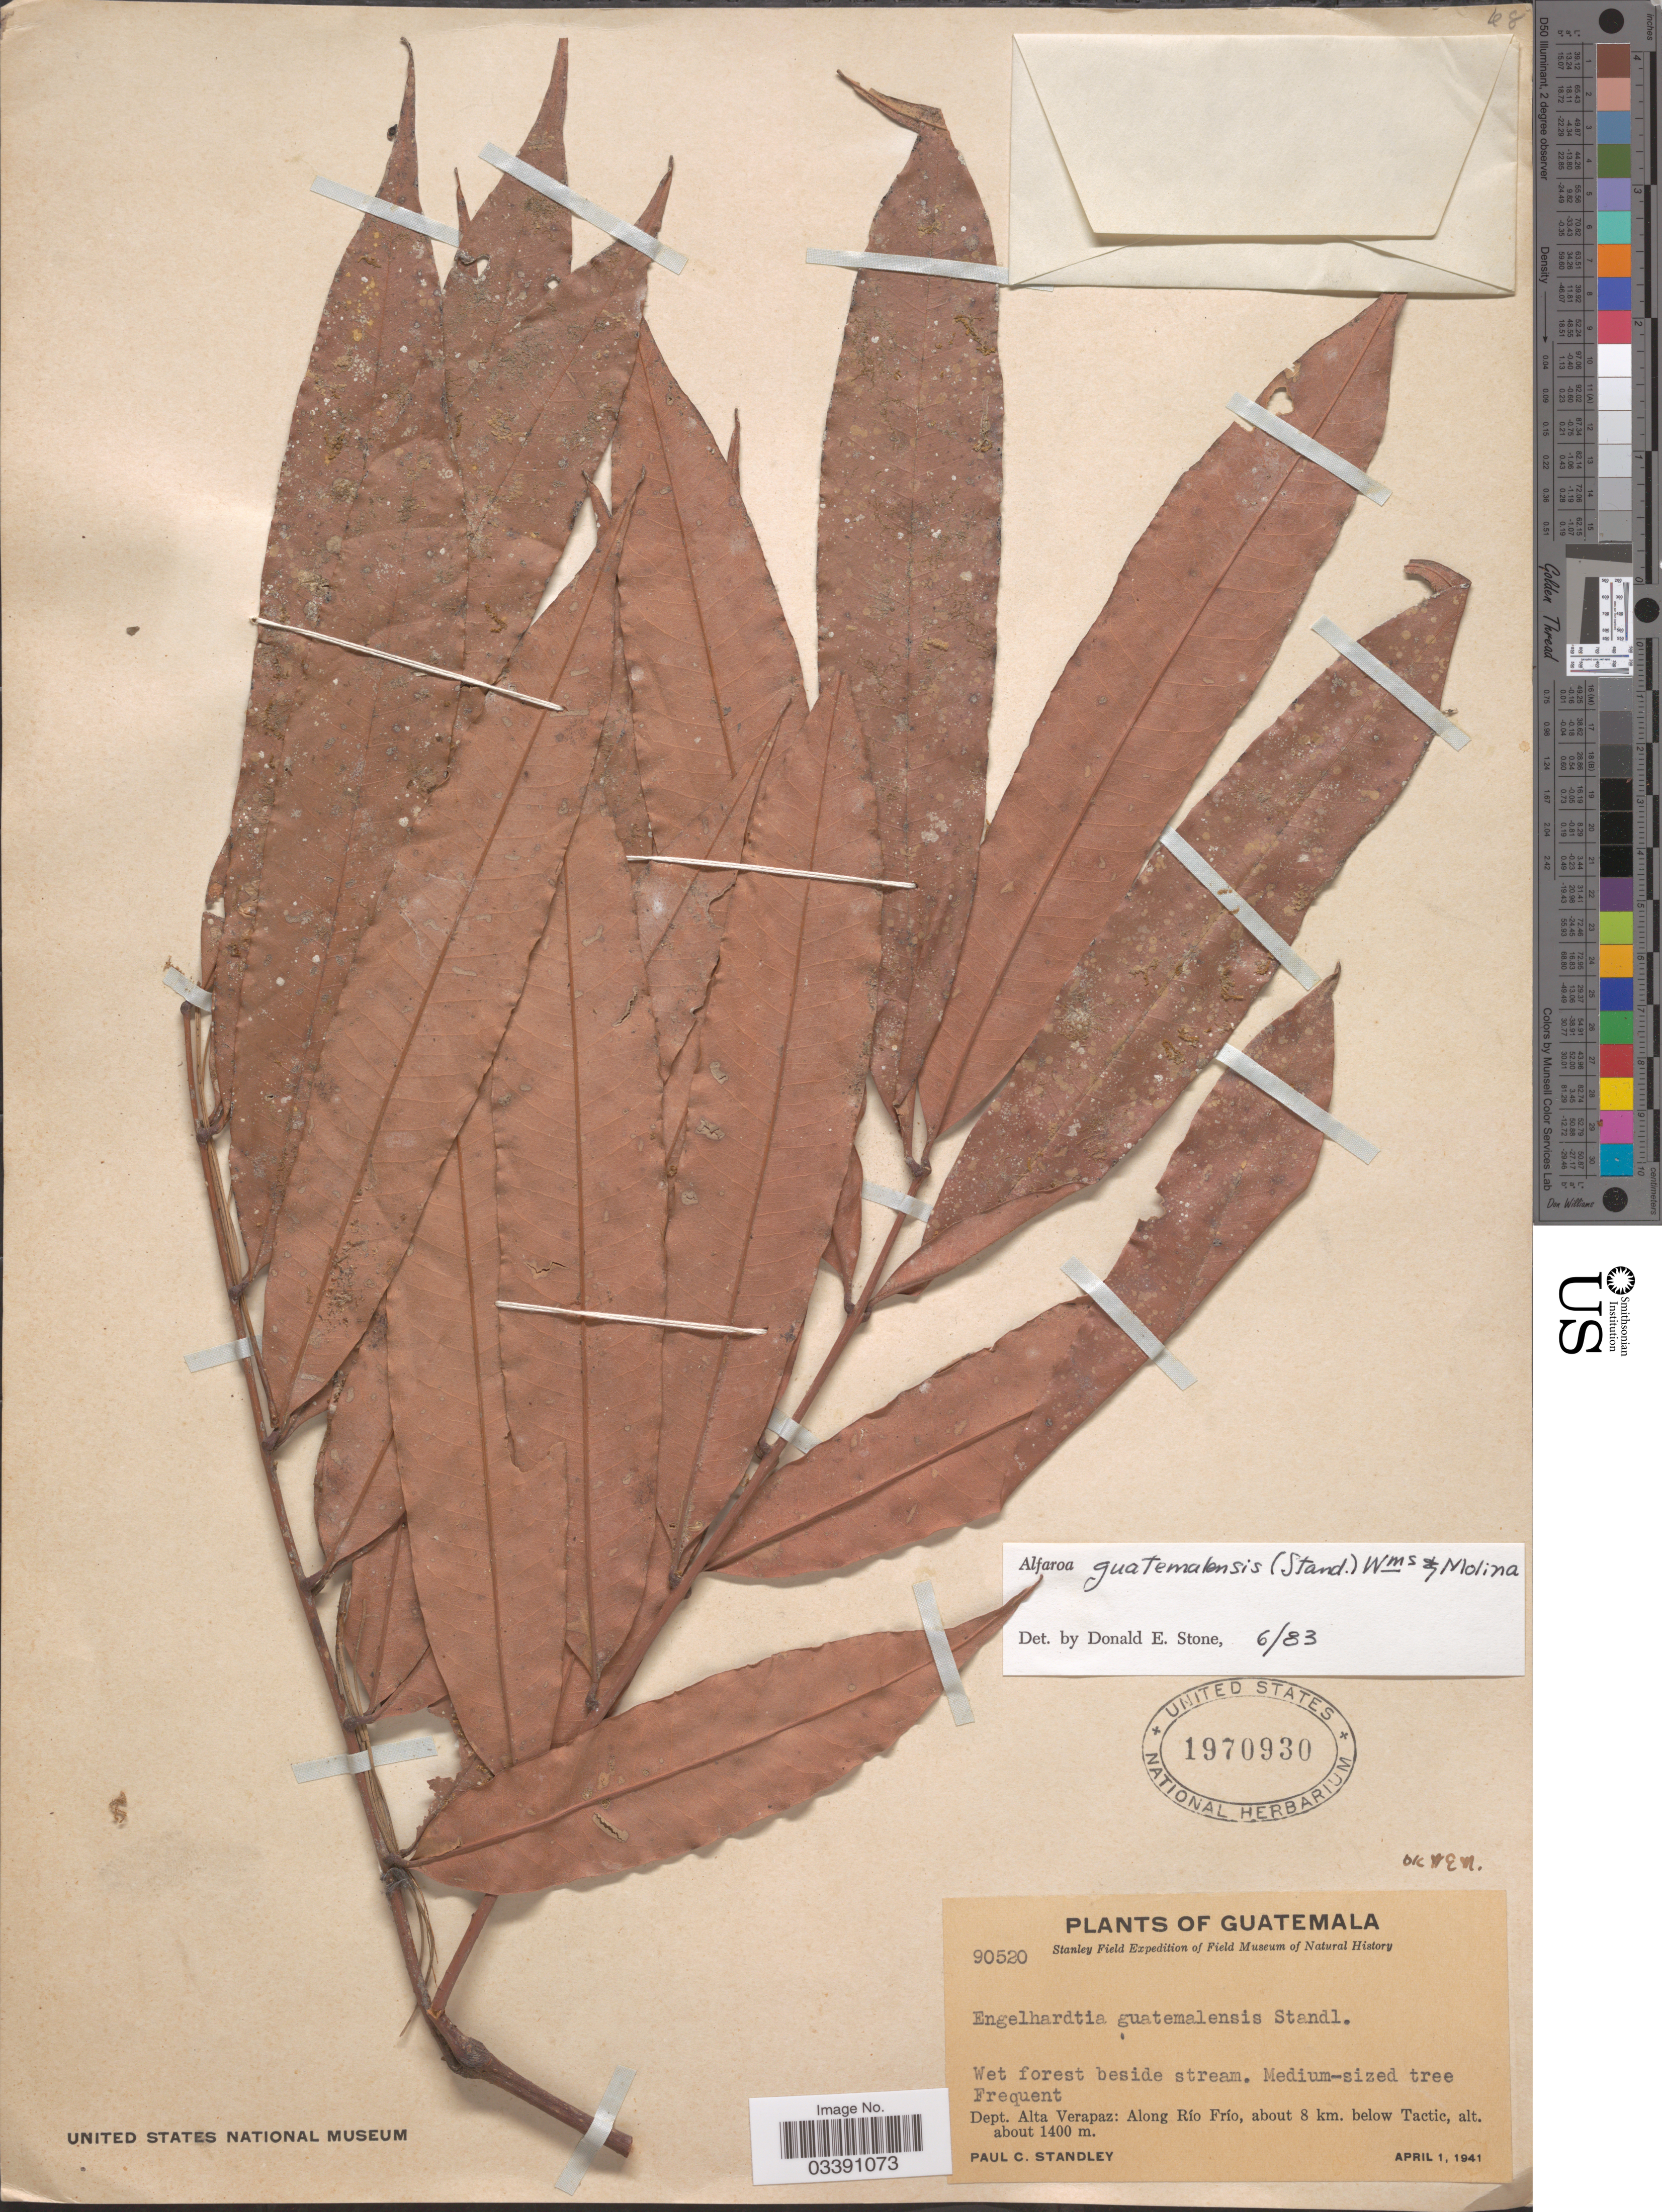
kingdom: Plantae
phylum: Tracheophyta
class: Magnoliopsida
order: Fagales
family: Juglandaceae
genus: Alfaroa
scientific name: Alfaroa guatemalensis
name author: (Standl.) L.O. Williams & Ant. Molina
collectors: P. C. Standley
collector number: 90520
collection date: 1941-04-01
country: Guatemala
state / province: Alta Verapaz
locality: Dept. Alta Verapaz: Along Río Frío, about 8 km. below Tactic.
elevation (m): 1400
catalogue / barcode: US 1970930